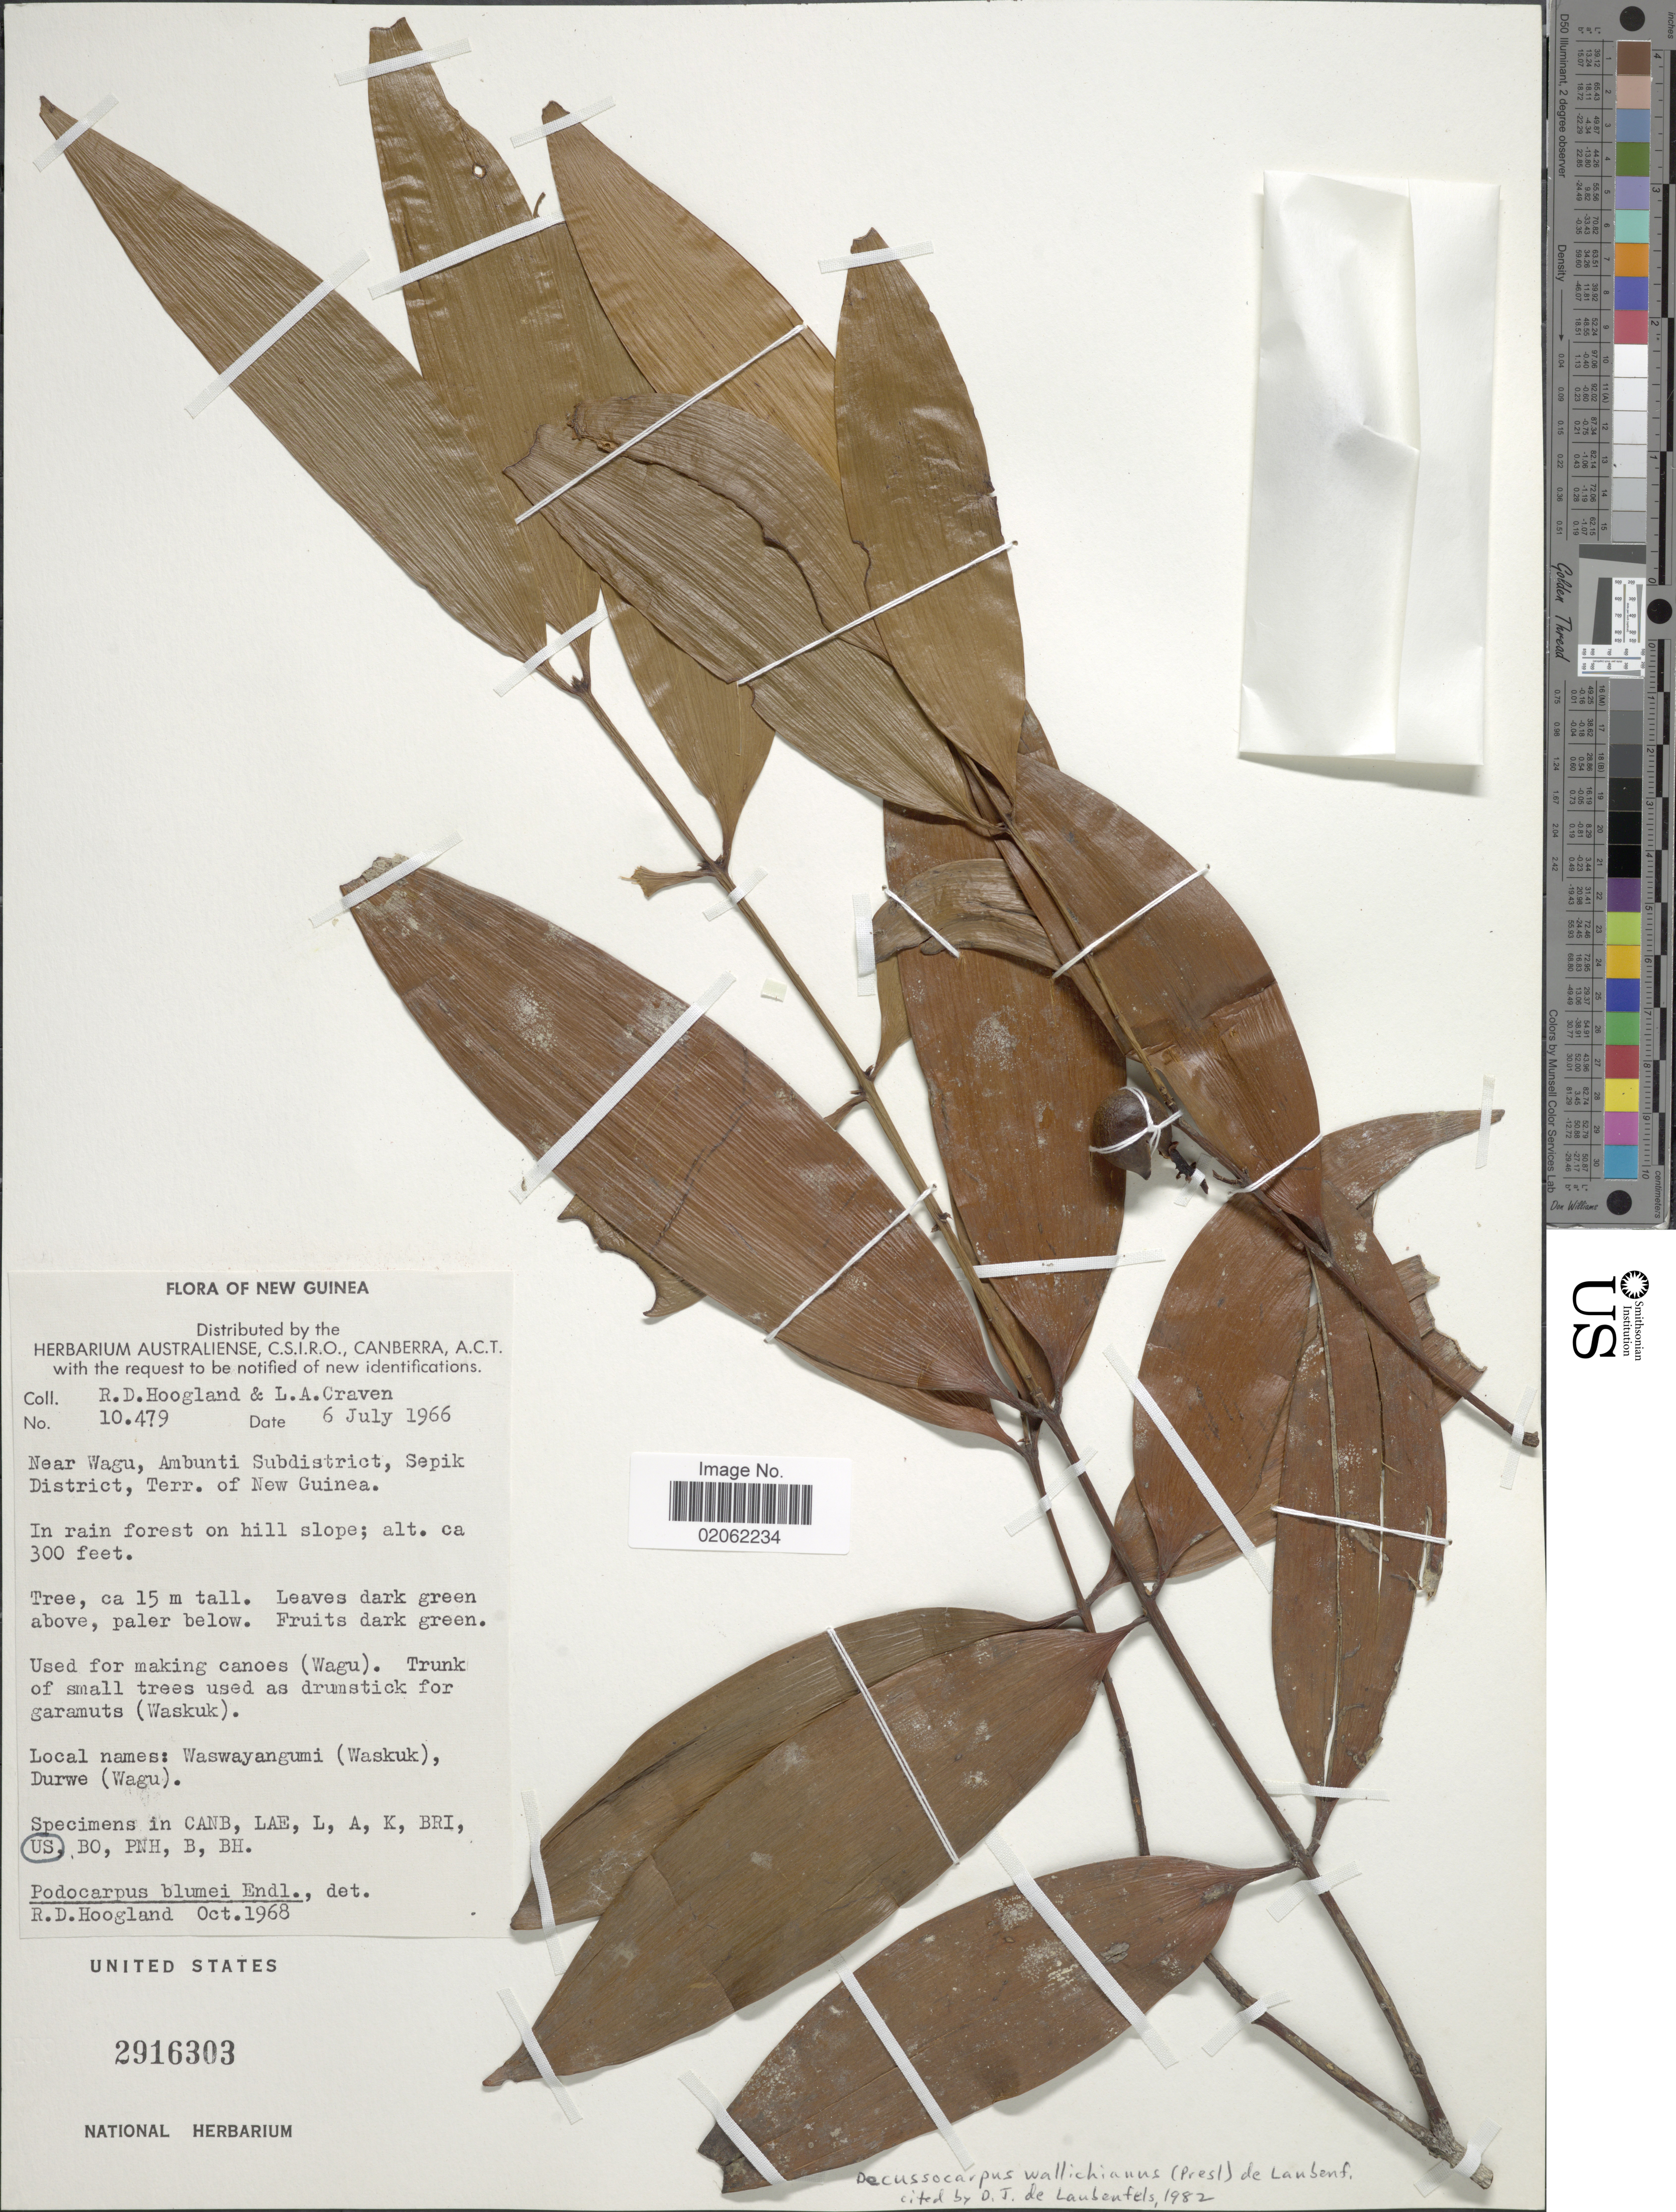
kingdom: Plantae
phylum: Tracheophyta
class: Pinopsida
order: Pinales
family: Podocarpaceae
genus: Decussocarpus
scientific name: Decussocarpus wallichianus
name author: (C. Presl) de Laub.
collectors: R. D. Hoogland & L. A. Craven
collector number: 10479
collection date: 1966-07-06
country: Papua New Guinea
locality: New Guinea, Near Wagu, Ambunti Subdistrict,Sepik District, Terr of New Guinea, In rain forest on hill slope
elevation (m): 91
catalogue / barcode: US 2916303